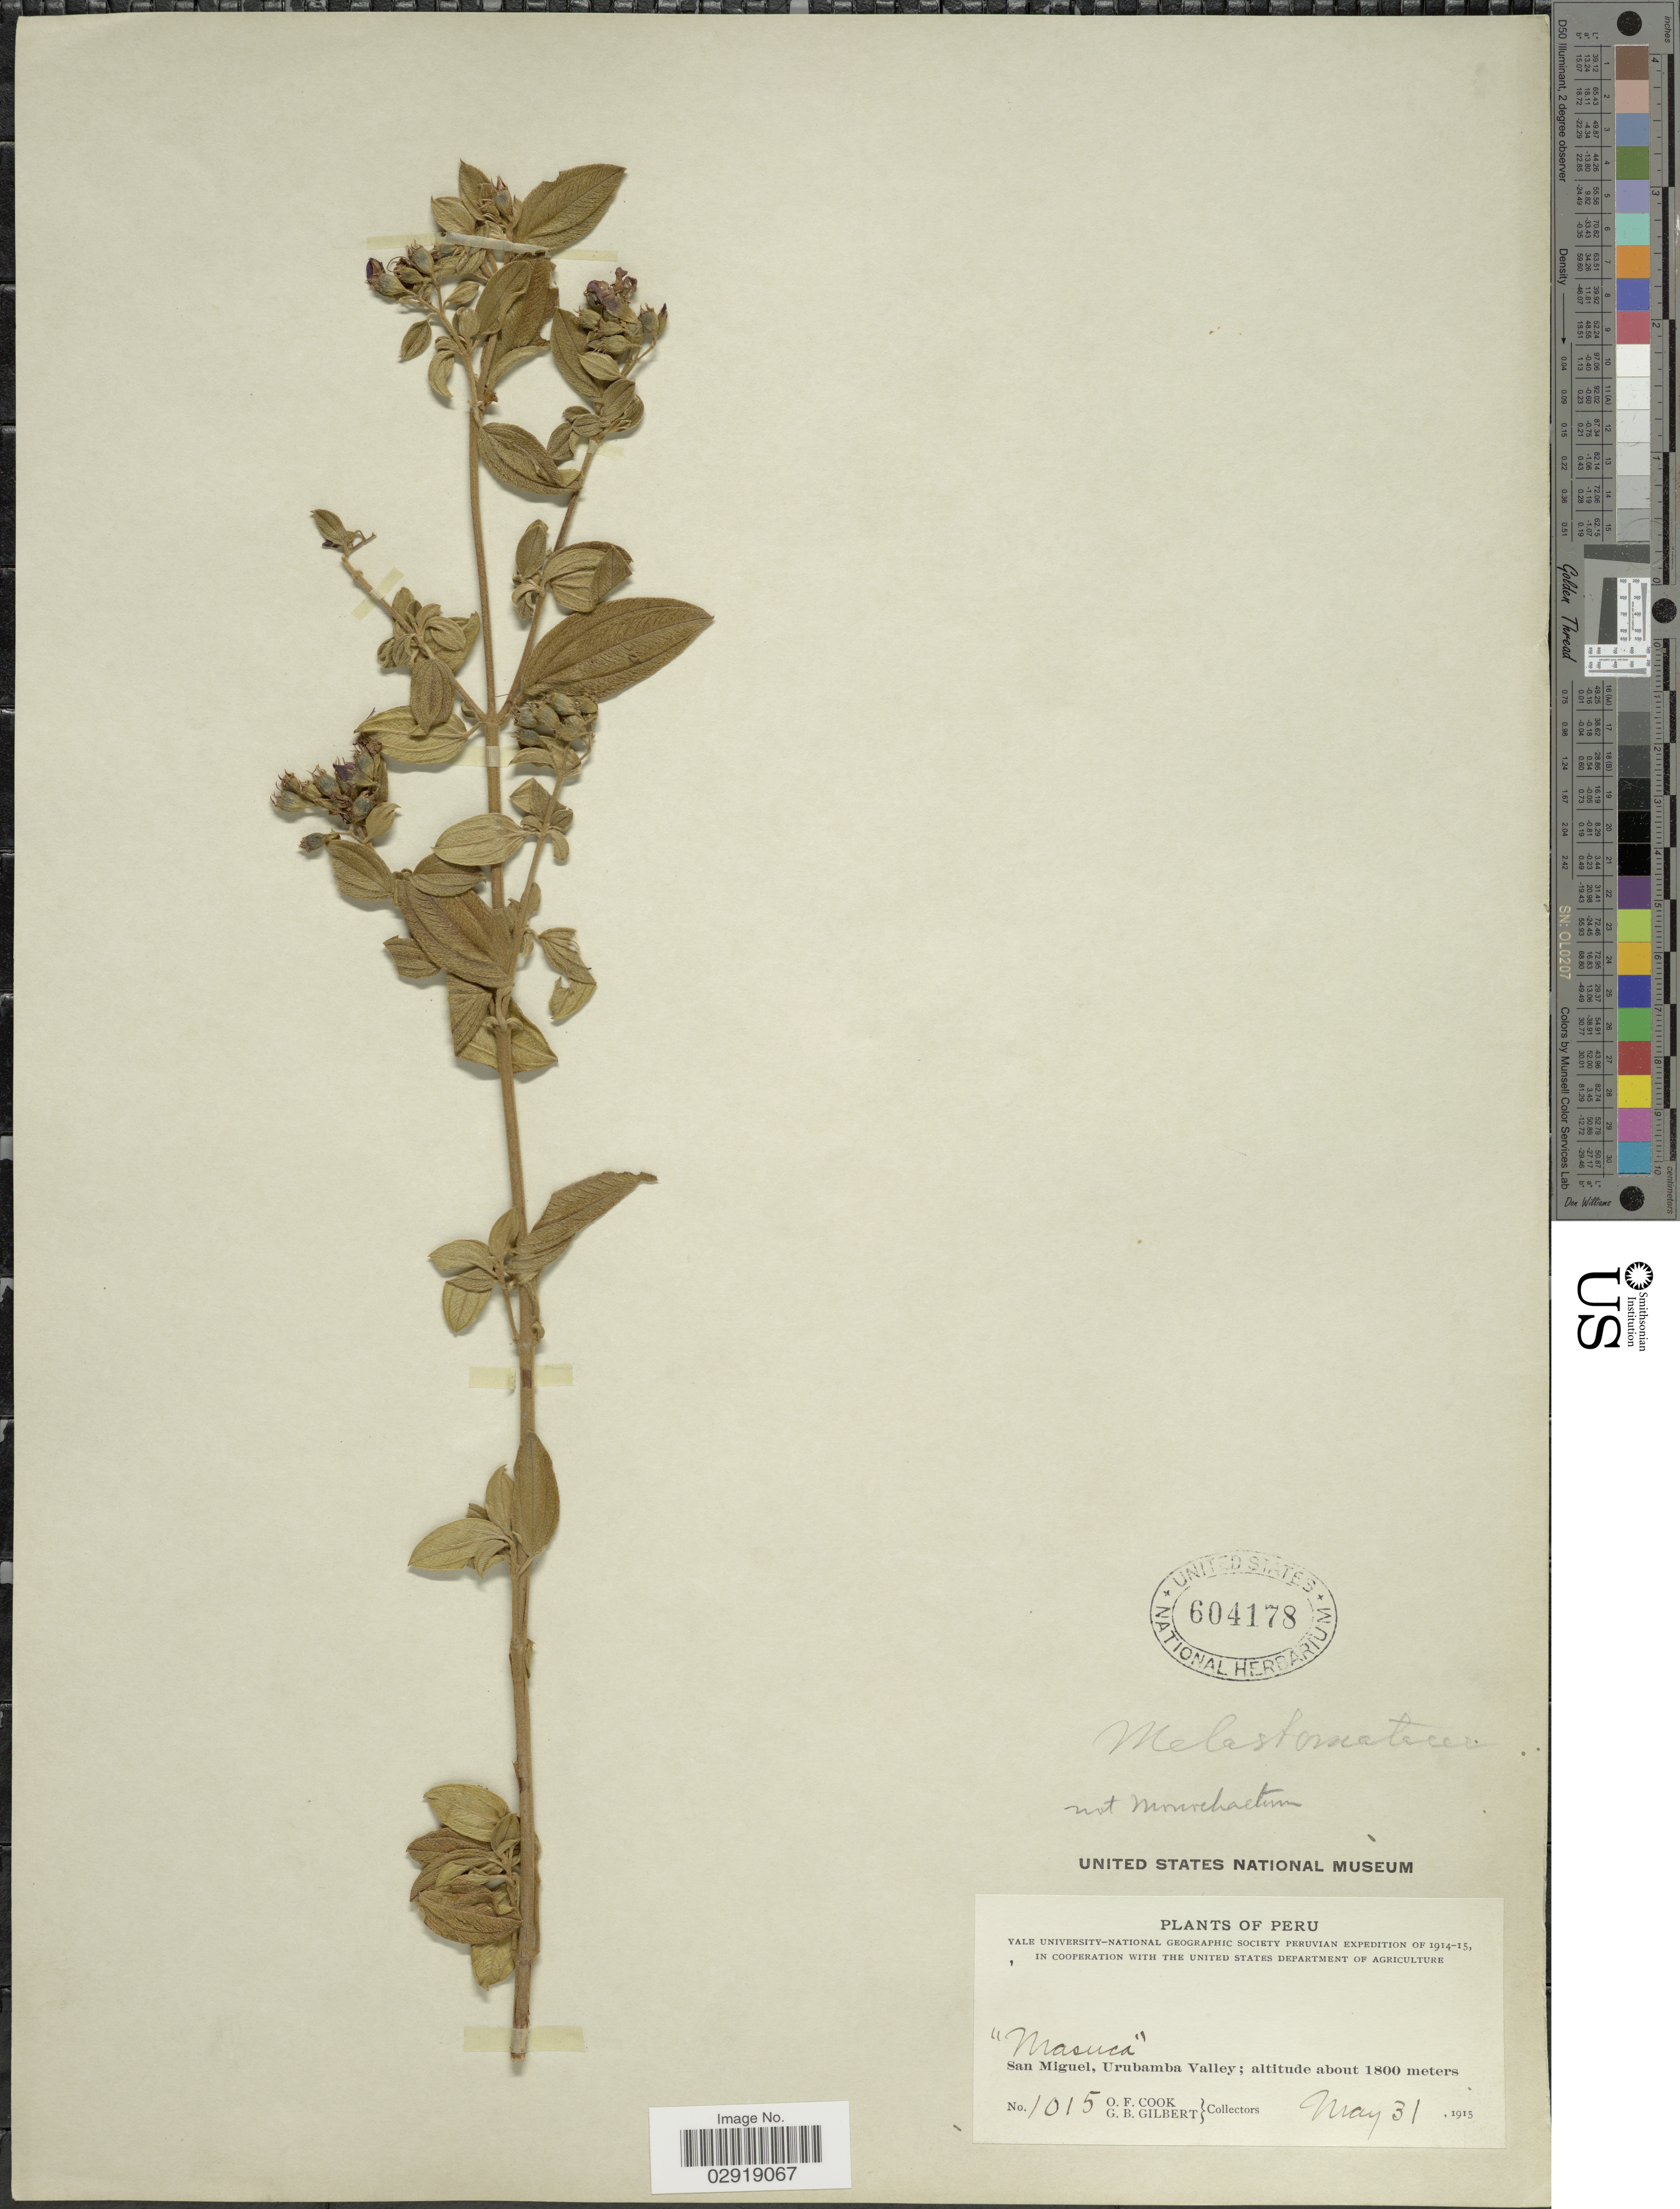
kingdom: Plantae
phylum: Tracheophyta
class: Magnoliopsida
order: Myrtales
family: Melastomataceae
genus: Chaetogastra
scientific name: Chaetogastra sp.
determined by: Michelangeli, F. A.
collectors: O. F. Cook & G. B. Gilbert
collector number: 1015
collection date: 1915-05-31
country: Peru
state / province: Lima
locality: Masuca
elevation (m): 1800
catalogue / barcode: US 604178